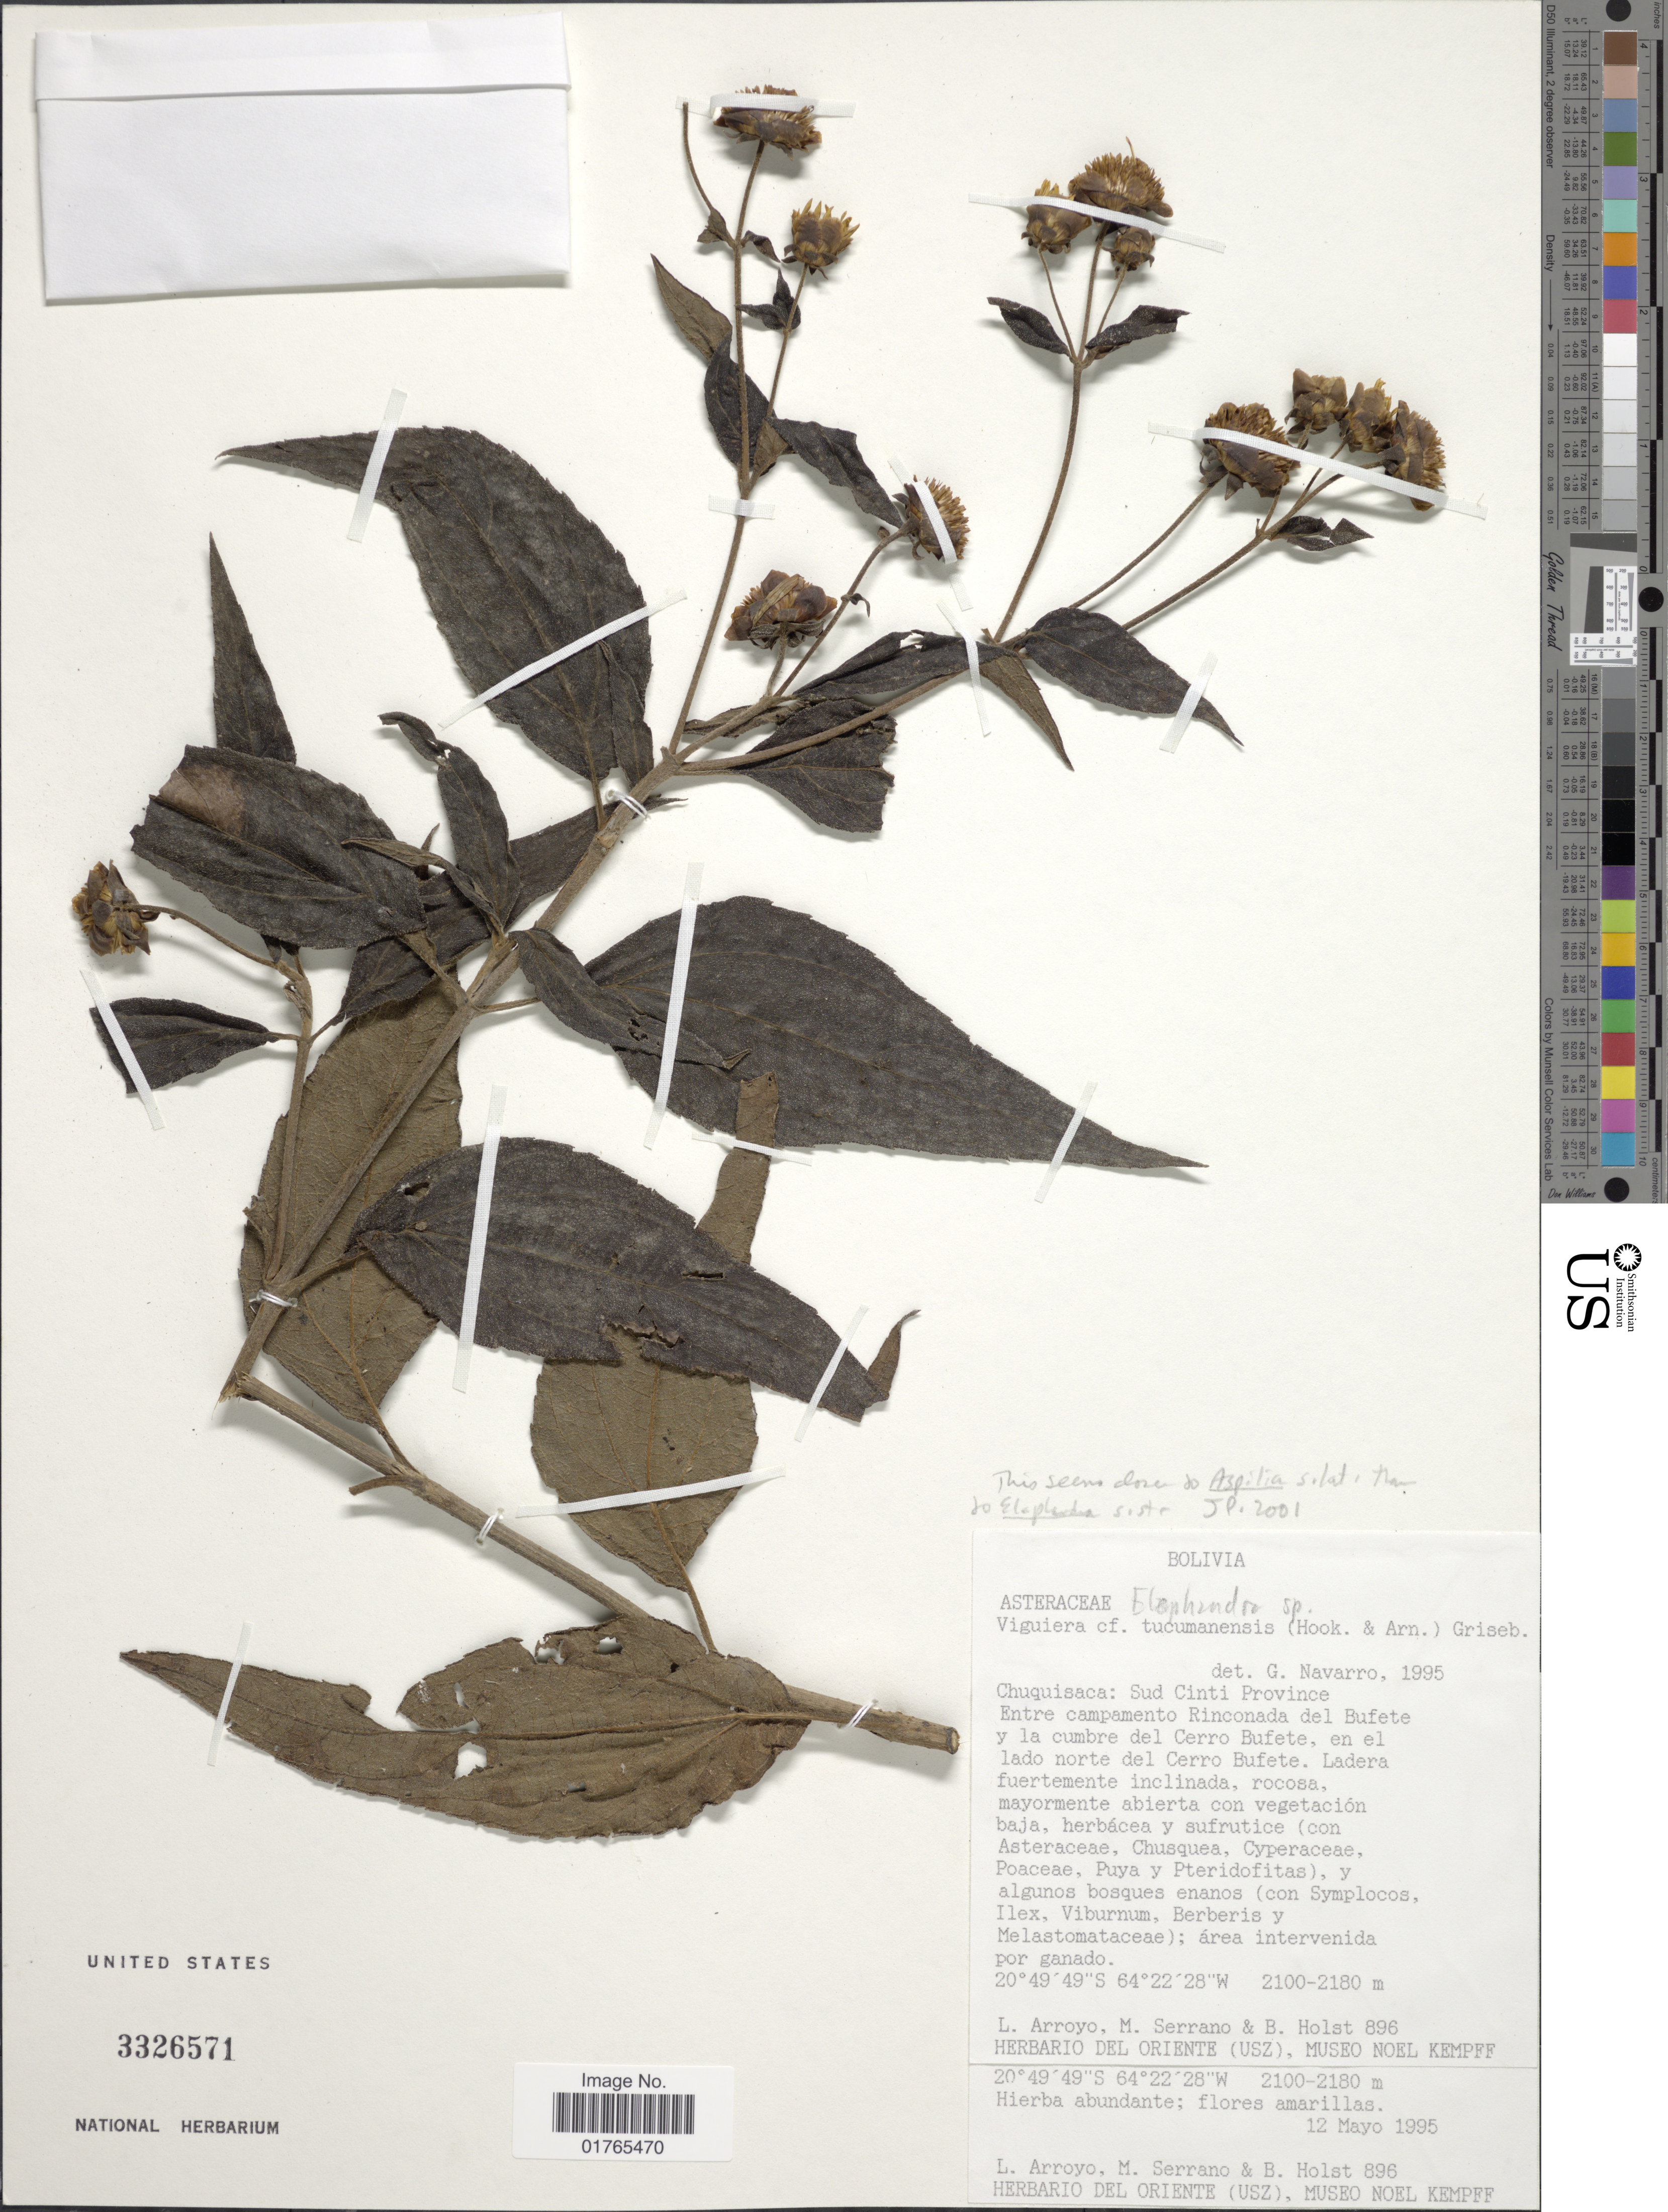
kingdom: Plantae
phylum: Tracheophyta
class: Magnoliopsida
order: Asterales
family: Asteraceae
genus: Aspilia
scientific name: Aspilia aurantiaca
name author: Griseb.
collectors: L. Arroyo, M. Serrano & B. Holst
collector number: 896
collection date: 1995-05-12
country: Bolivia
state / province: Chuquisaca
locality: Sud Cinti Province, entre campamento Rinconada del Bufete y la cumbre del Cerro Bufete, en el lado norte del Cerro Bufete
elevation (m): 2100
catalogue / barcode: US 3326571